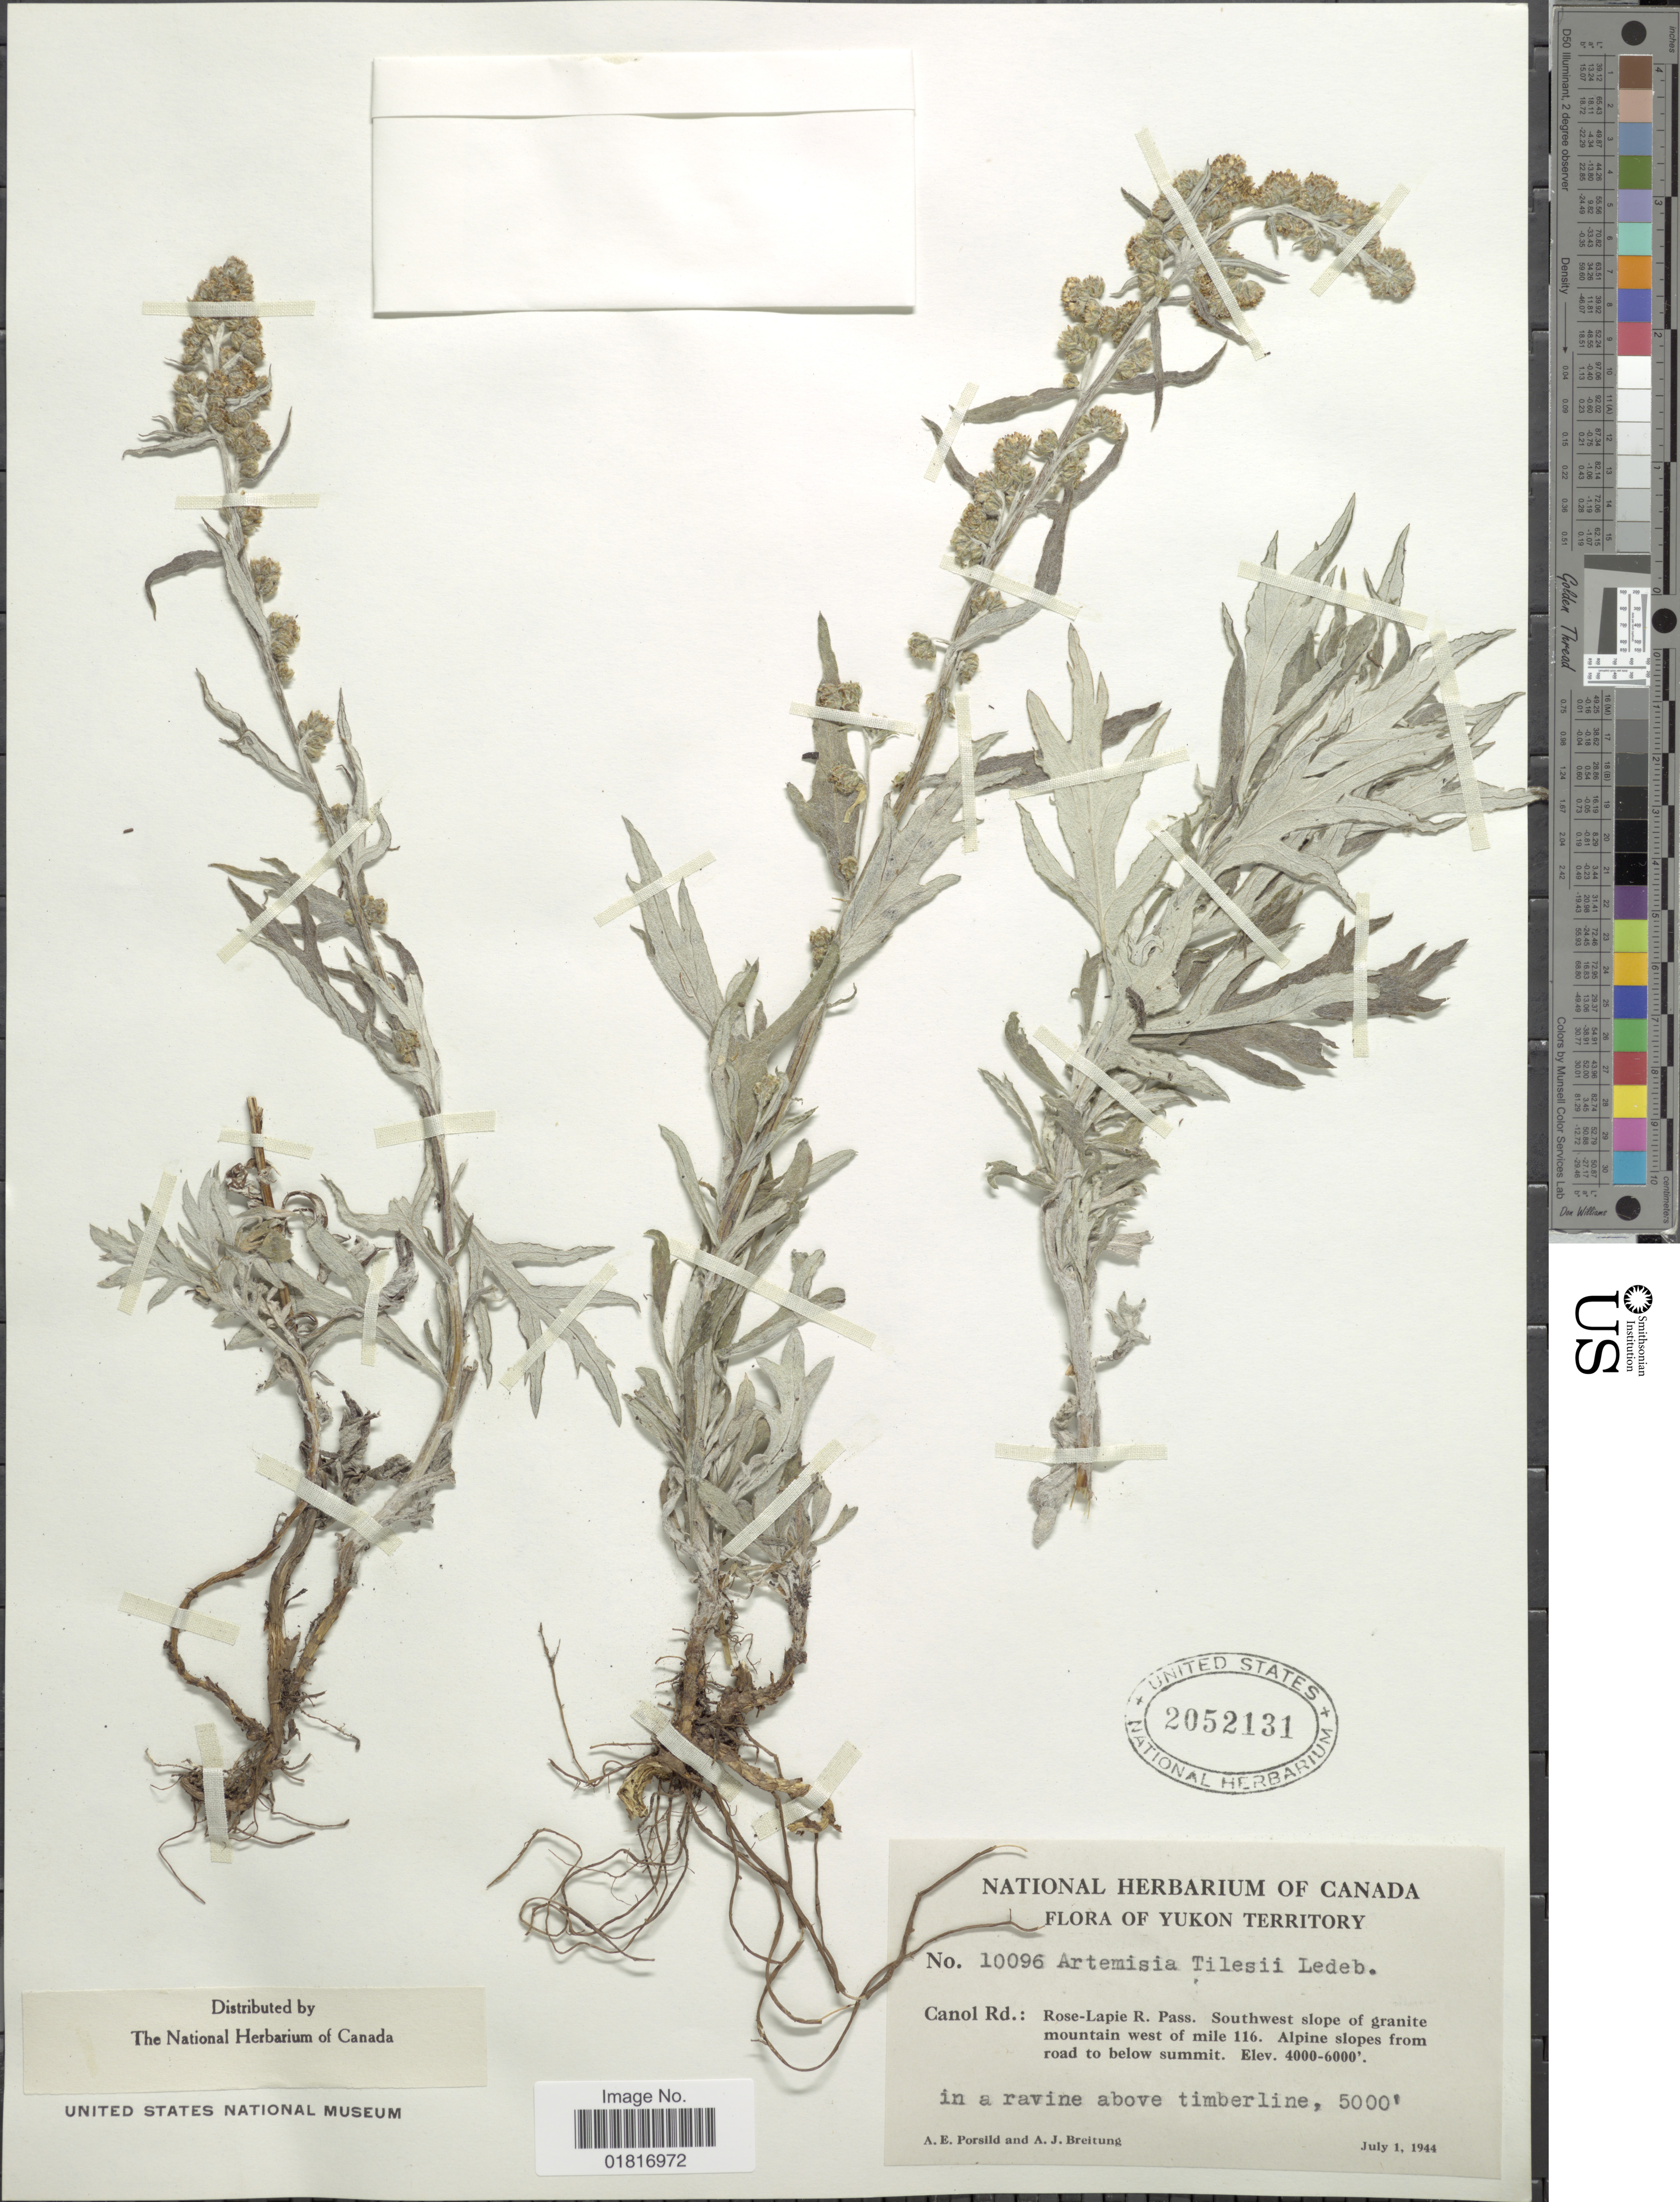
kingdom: Plantae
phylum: Tracheophyta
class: Magnoliopsida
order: Asterales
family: Asteraceae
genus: Artemisia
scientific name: Artemisia tilesii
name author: Ledeb.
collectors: A. E. Porsild & A. Breitung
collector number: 10096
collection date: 1944-07-01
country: Canada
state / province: Yukon Territory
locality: Canol Rd.: Rose-Lapie R. Pass. Southwest slope of granite mountain west of mile 116. Alpine slopes from road below summit, in a ravine timbrline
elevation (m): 1219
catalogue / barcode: US 2052131